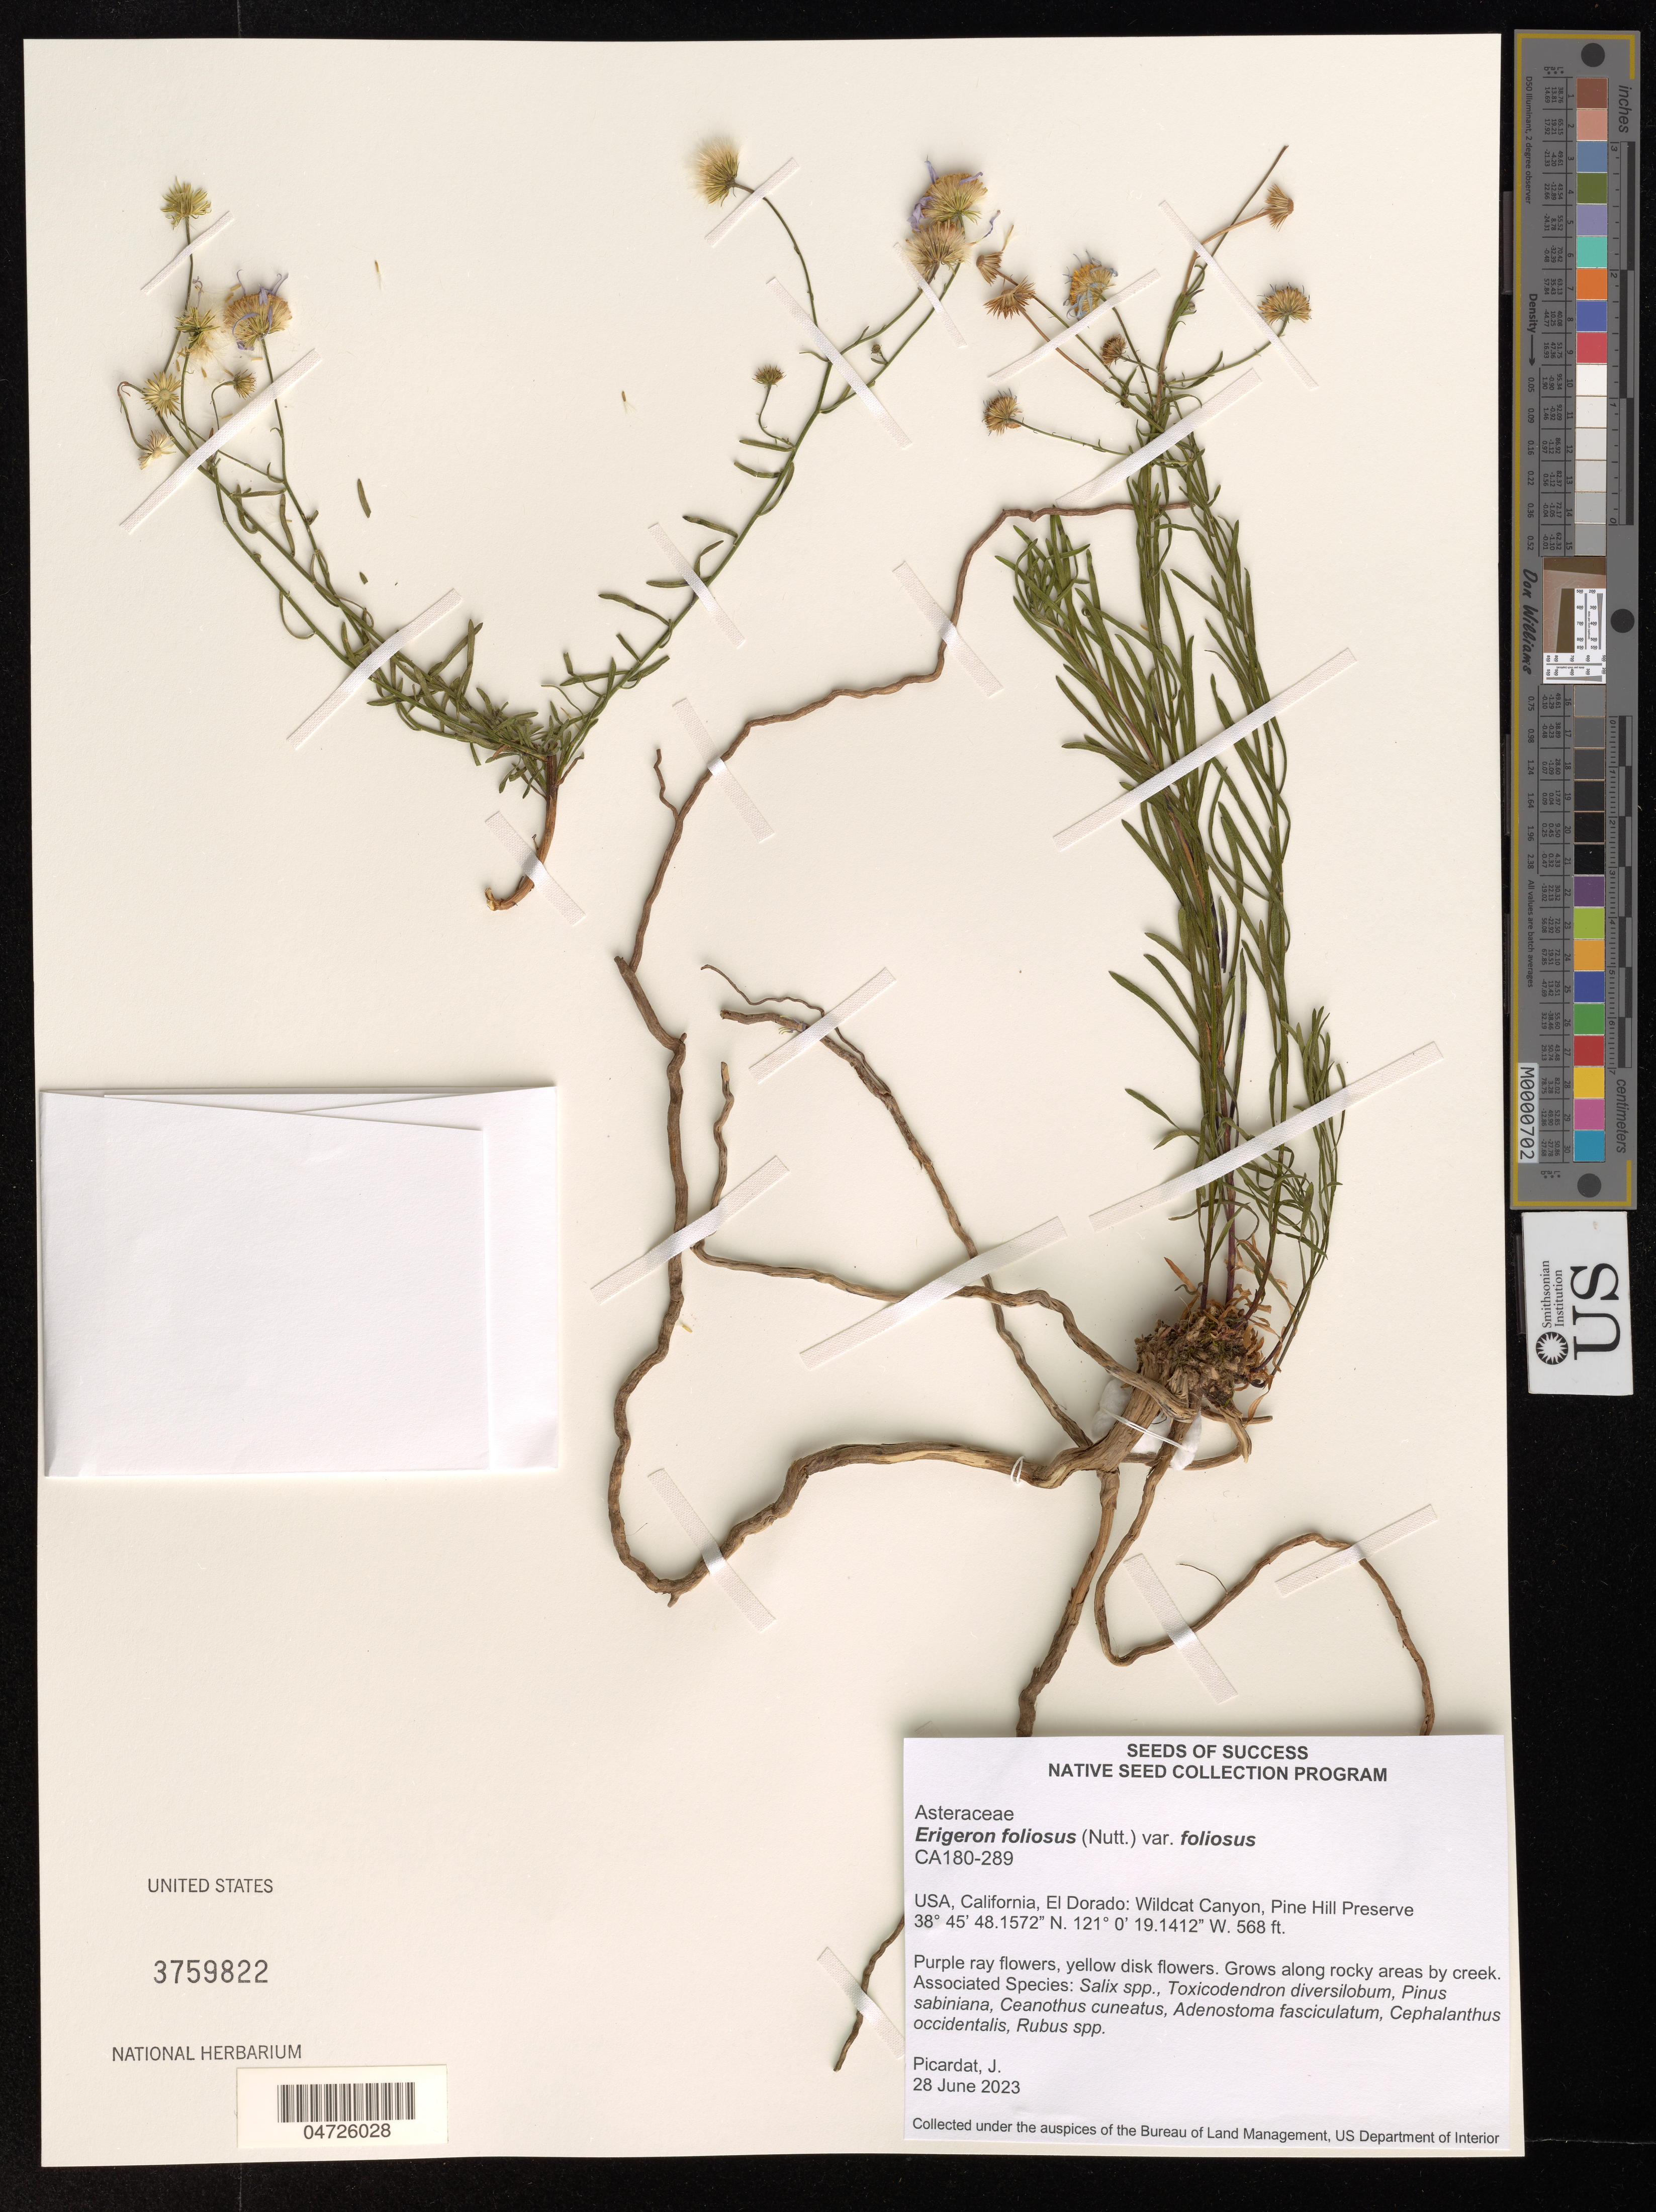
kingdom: Plantae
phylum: Tracheophyta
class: Magnoliopsida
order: Asterales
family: Asteraceae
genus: Erigeron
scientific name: Erigeron foliosus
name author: Nutt.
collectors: J. Picardat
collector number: CA180-289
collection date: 2023-06-28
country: United States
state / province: California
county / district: El Dorado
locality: El Dorado: Wildcat Canyon, Pine Hill Preserve.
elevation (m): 173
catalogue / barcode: US 3759822